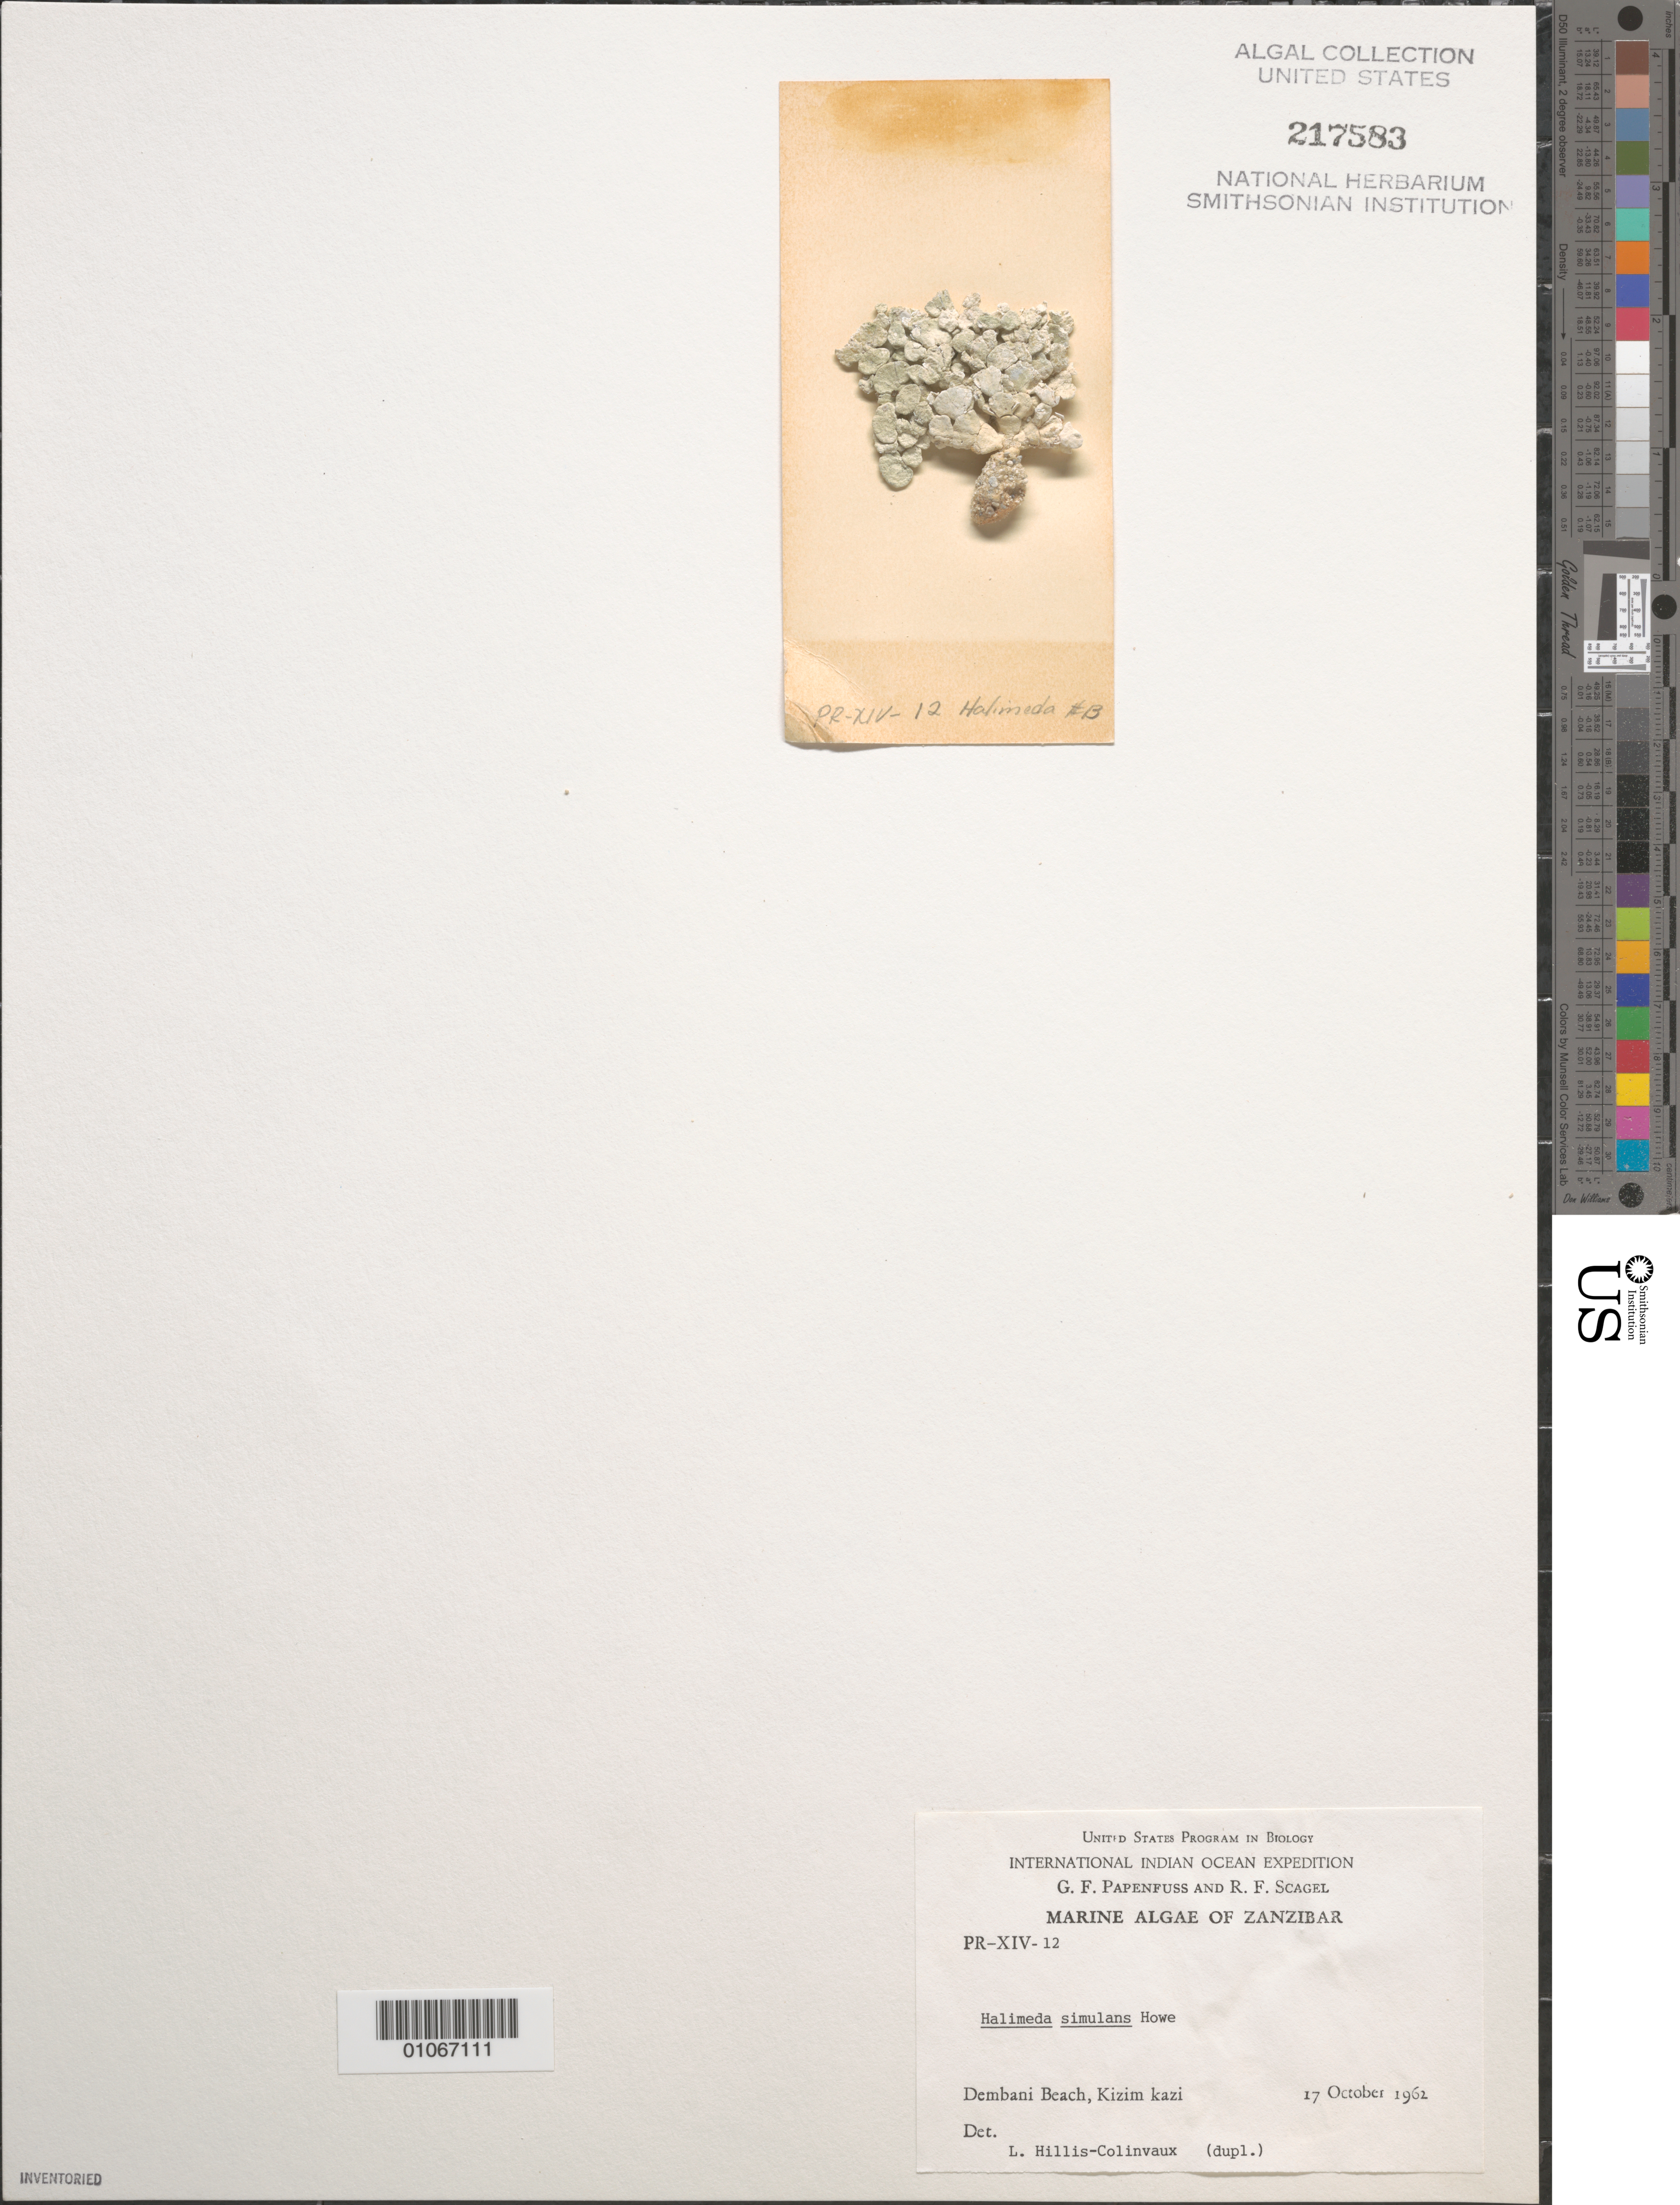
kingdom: Plantae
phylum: Chlorophyta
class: Ulvophyceae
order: Bryopsidales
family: Halimedaceae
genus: Halimeda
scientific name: Halimeda simulans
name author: M. Howe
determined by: Hillis-Colinvaux, L.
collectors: G. Papenfuss & R. F. Scagel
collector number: PR-XIV-12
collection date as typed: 17 Oct 1962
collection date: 1962-10-17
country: Tanzania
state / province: Zanzibar Central/South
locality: Dembani Beach, Kizimkazi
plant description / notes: International Indian Ocean Expedition, 1962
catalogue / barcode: US 217583